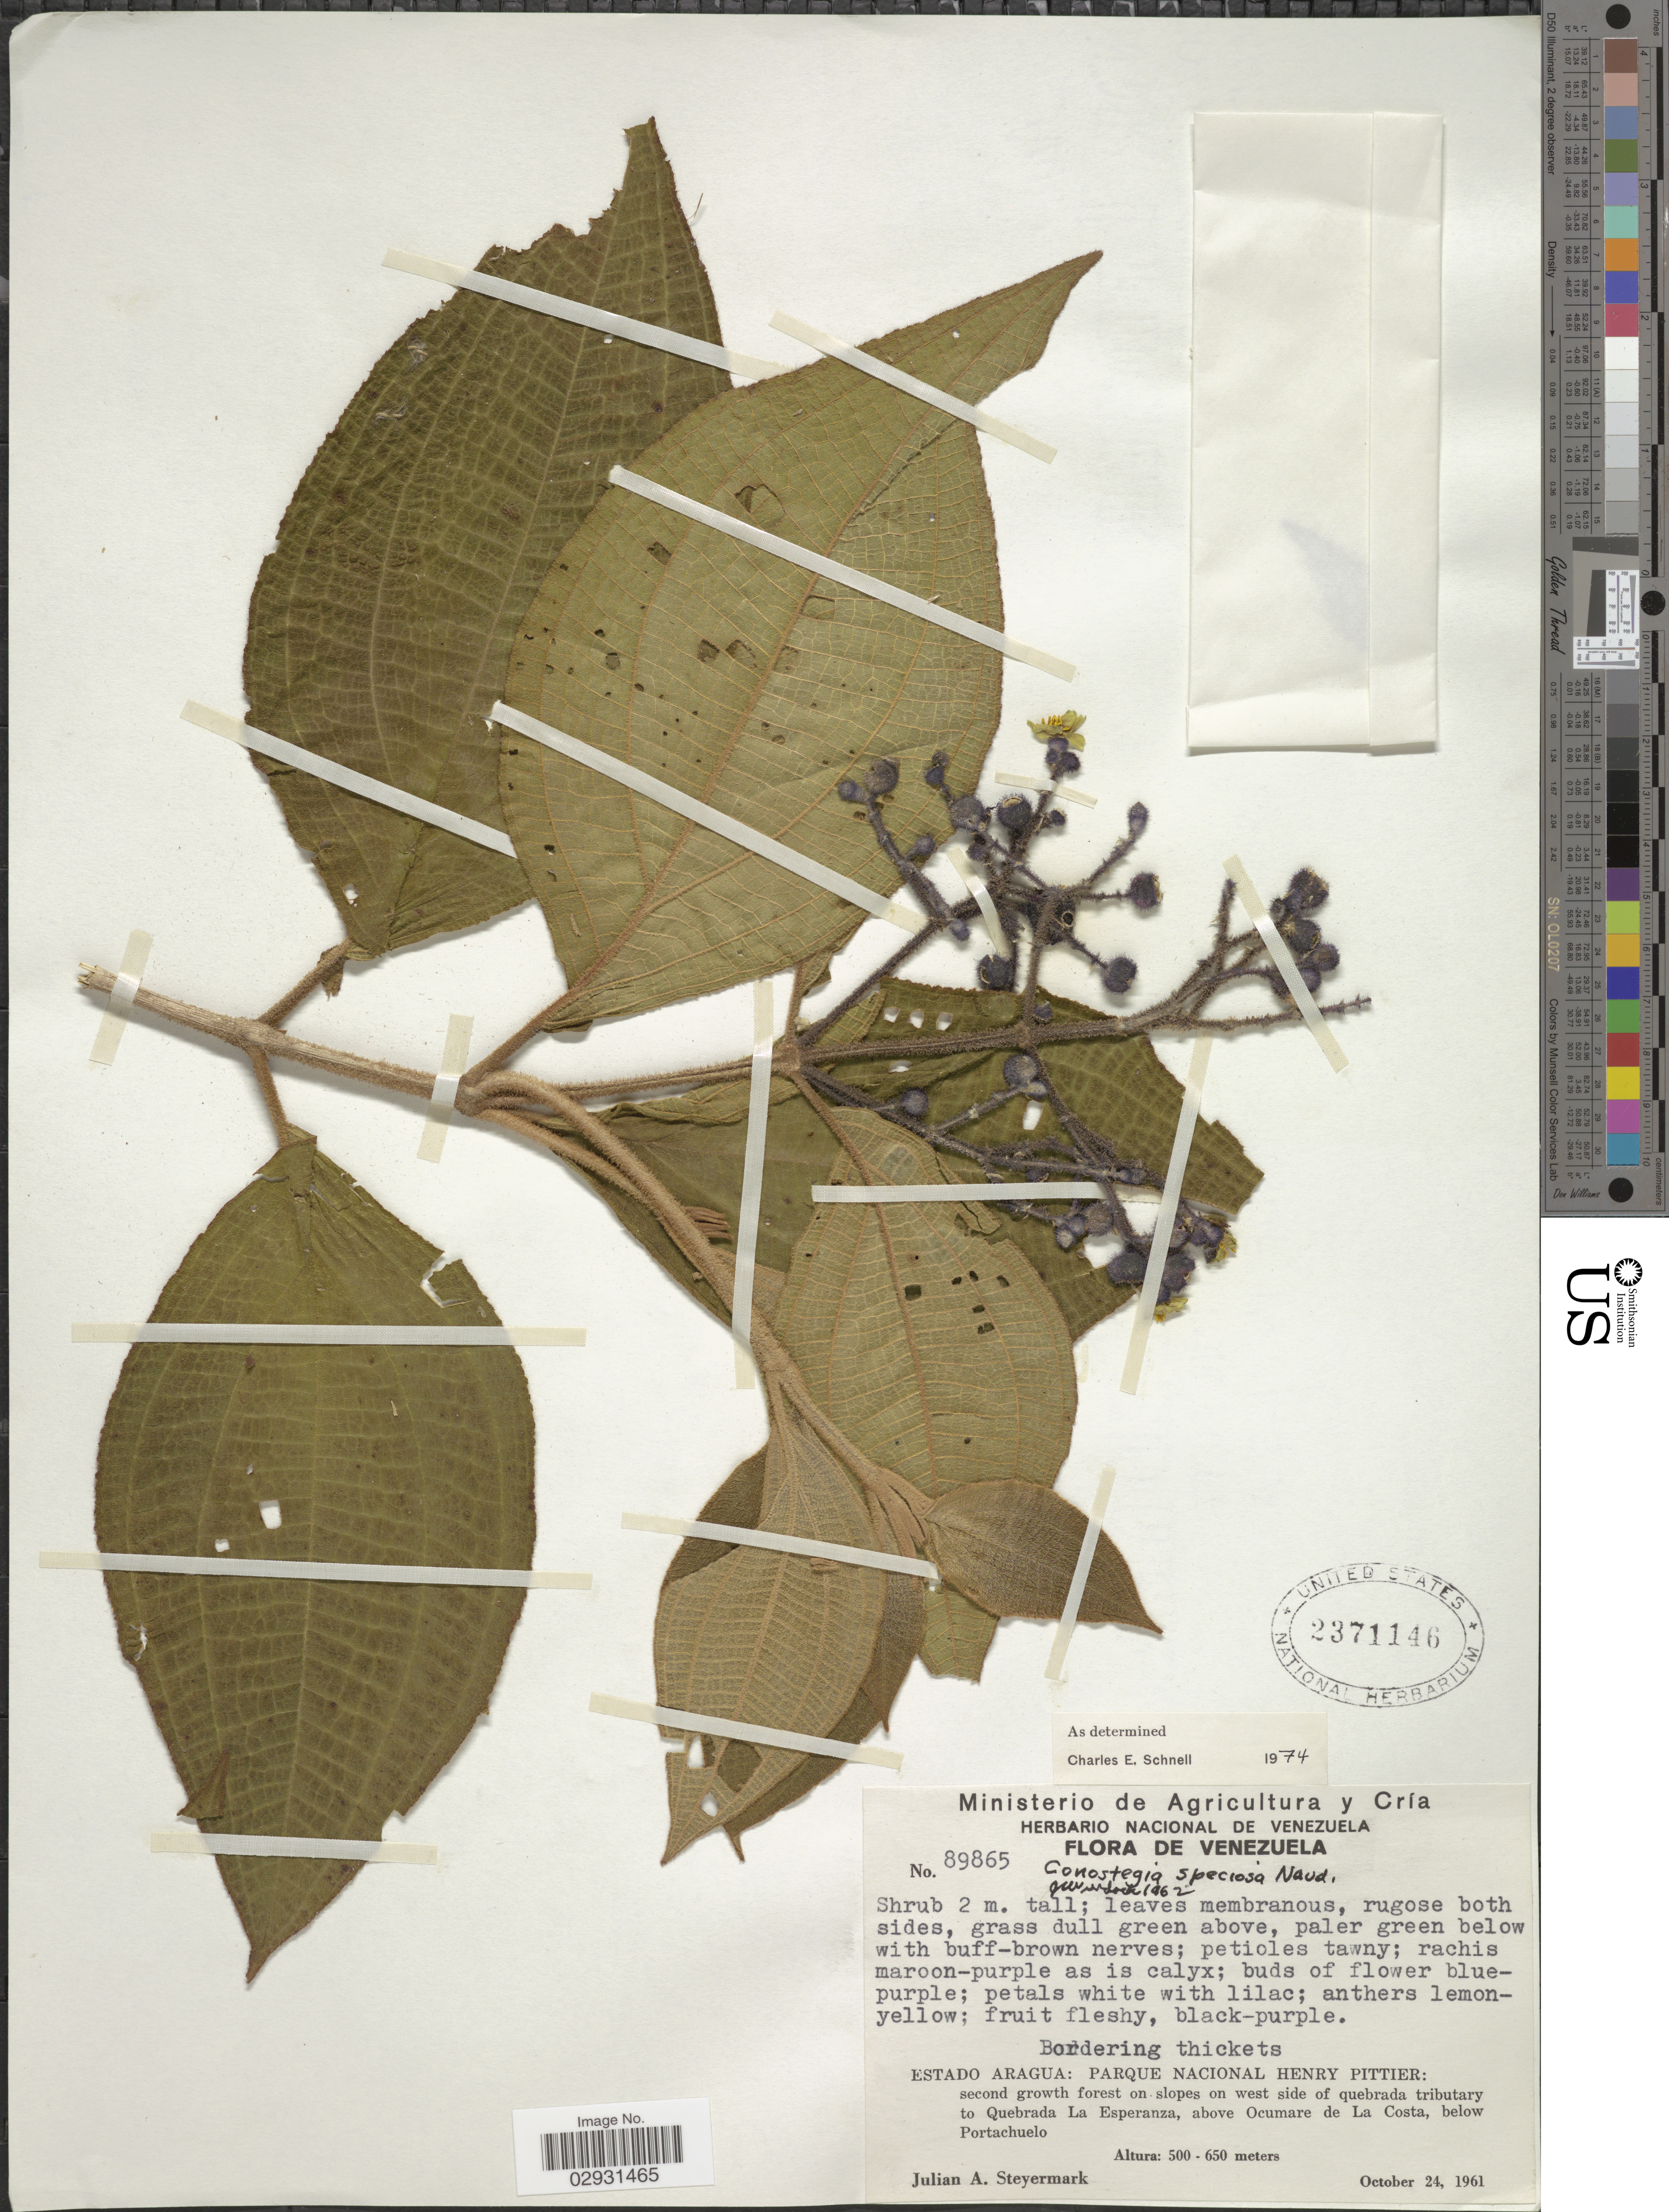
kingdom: Plantae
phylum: Tracheophyta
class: Magnoliopsida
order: Myrtales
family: Melastomataceae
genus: Conostegia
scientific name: Conostegia speciosa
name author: Naudin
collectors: J. Steyermark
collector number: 89865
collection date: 1961-10-24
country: Venezuela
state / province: Aragua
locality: Parque Nacional Henry Pittier: second growth forest on slopes on west side of quebrada tributary to Quebrada La Esperanza, above Ocumare de La Costa, below Portachuelo.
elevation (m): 500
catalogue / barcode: US 2371146